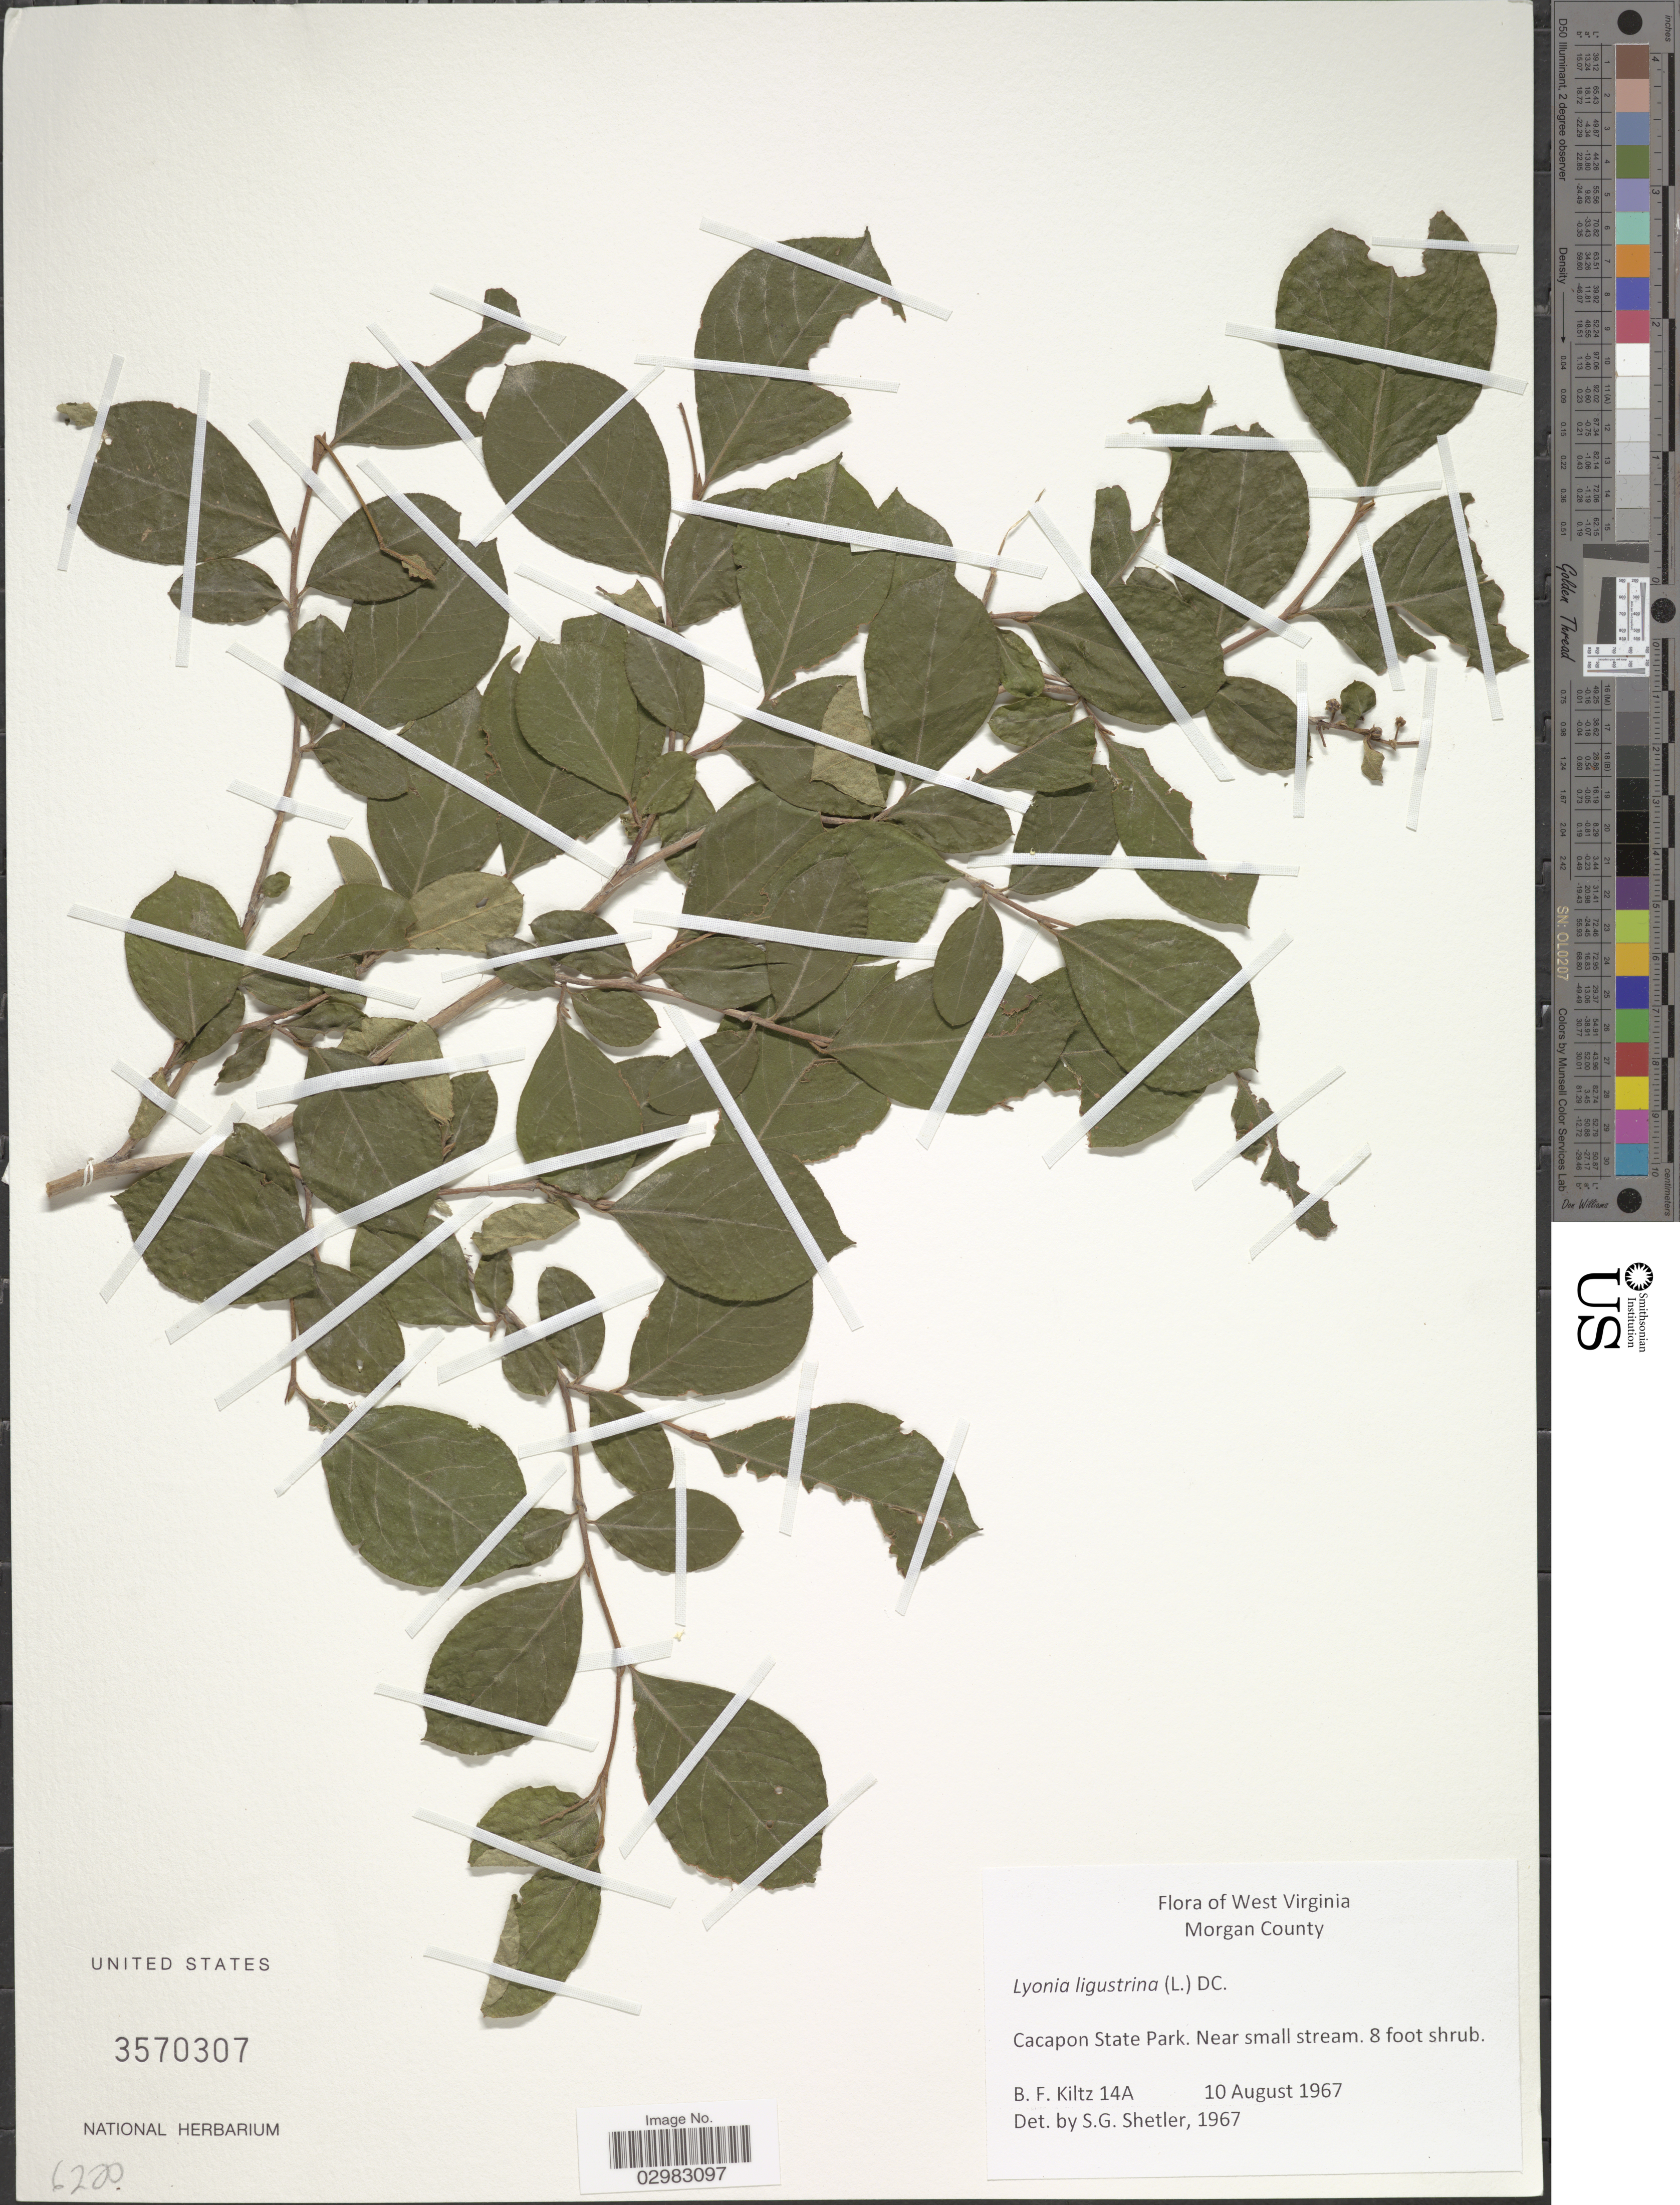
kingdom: Plantae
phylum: Tracheophyta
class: Magnoliopsida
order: Ericales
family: Ericaceae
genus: Lyonia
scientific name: Lyonia ligustrina var. ligustrina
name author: (L.) DC.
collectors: B. Kiltz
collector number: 14A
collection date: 1967-08-10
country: United States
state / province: West Virginia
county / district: Morgan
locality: Morgan County. Cacapon State Park.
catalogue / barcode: US 3570307